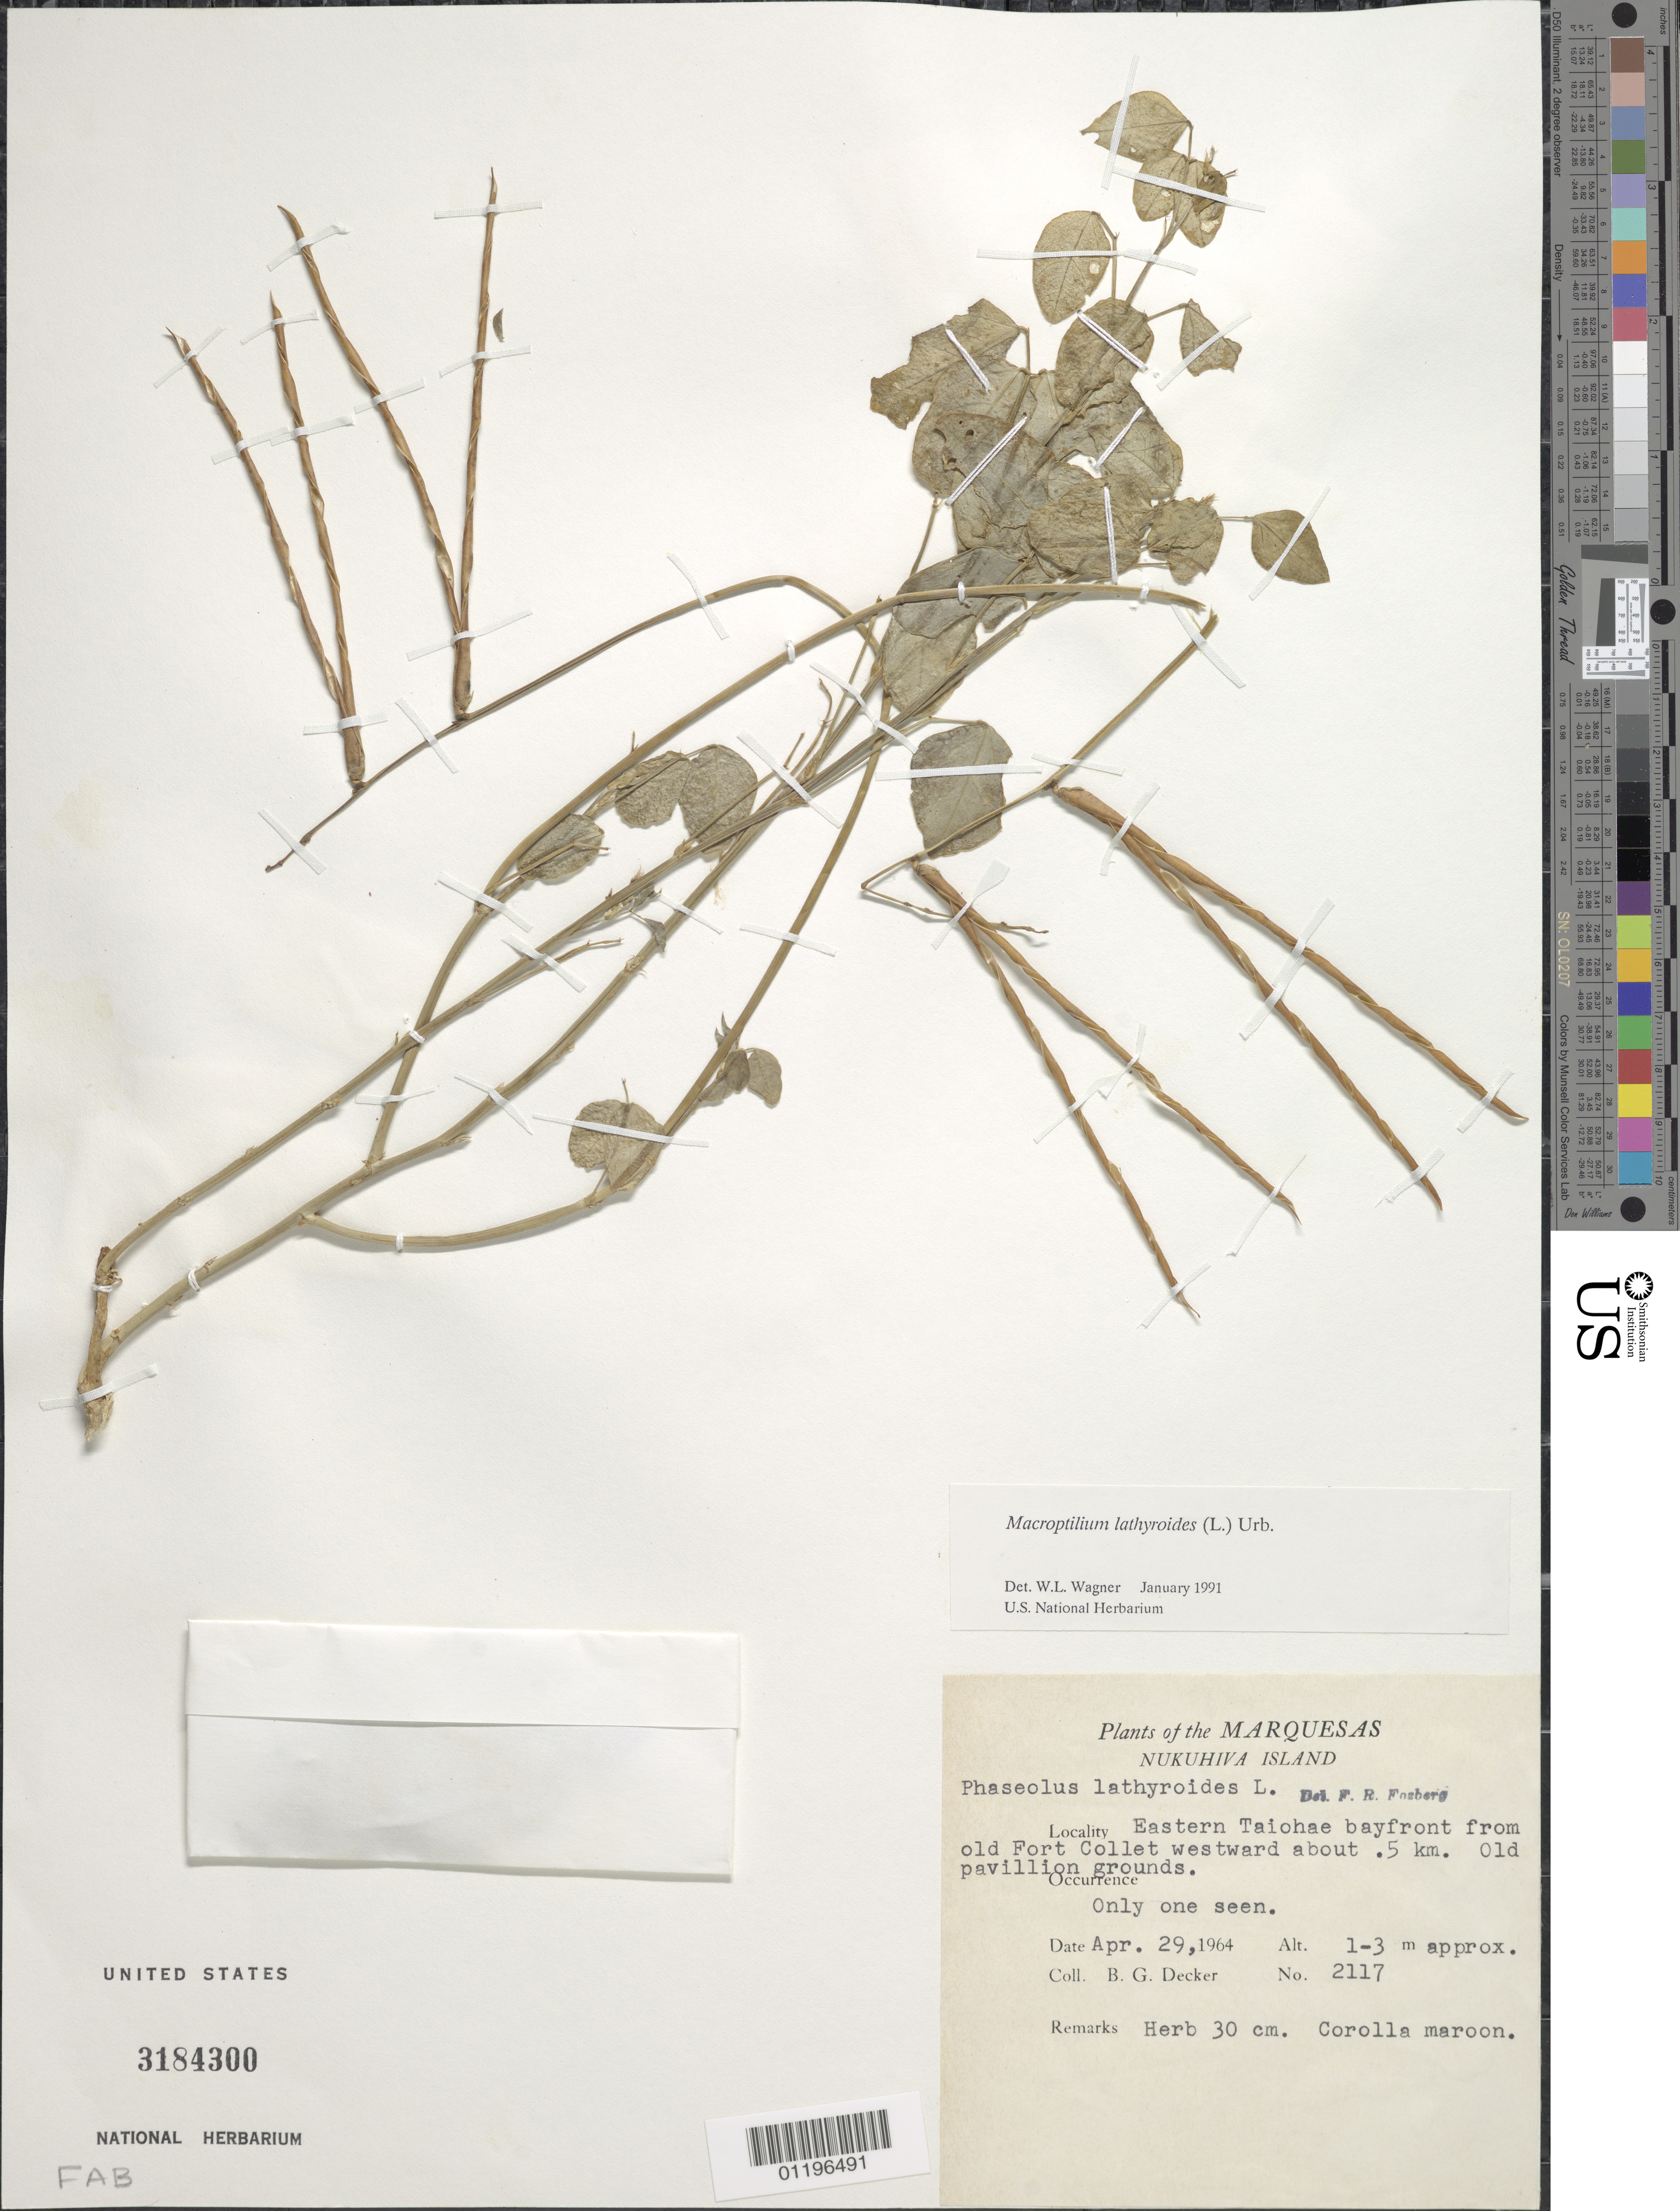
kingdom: Plantae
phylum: Tracheophyta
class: Magnoliopsida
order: Fabales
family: Fabaceae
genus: Macroptilium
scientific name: Macroptilium lathyroides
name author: (L.) Urb.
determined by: Wagner, W. L., (BOT), Smithsonian Institution - National Museum of Natural History (UNITED STATES)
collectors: B. G. Decker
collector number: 2117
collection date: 1964-04-29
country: French Polynesia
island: Nuku Hiva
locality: E Taiohae bayfront from old Fort Collet westward 0.5 km, old pavillion grounds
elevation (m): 1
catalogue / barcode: US 3184300